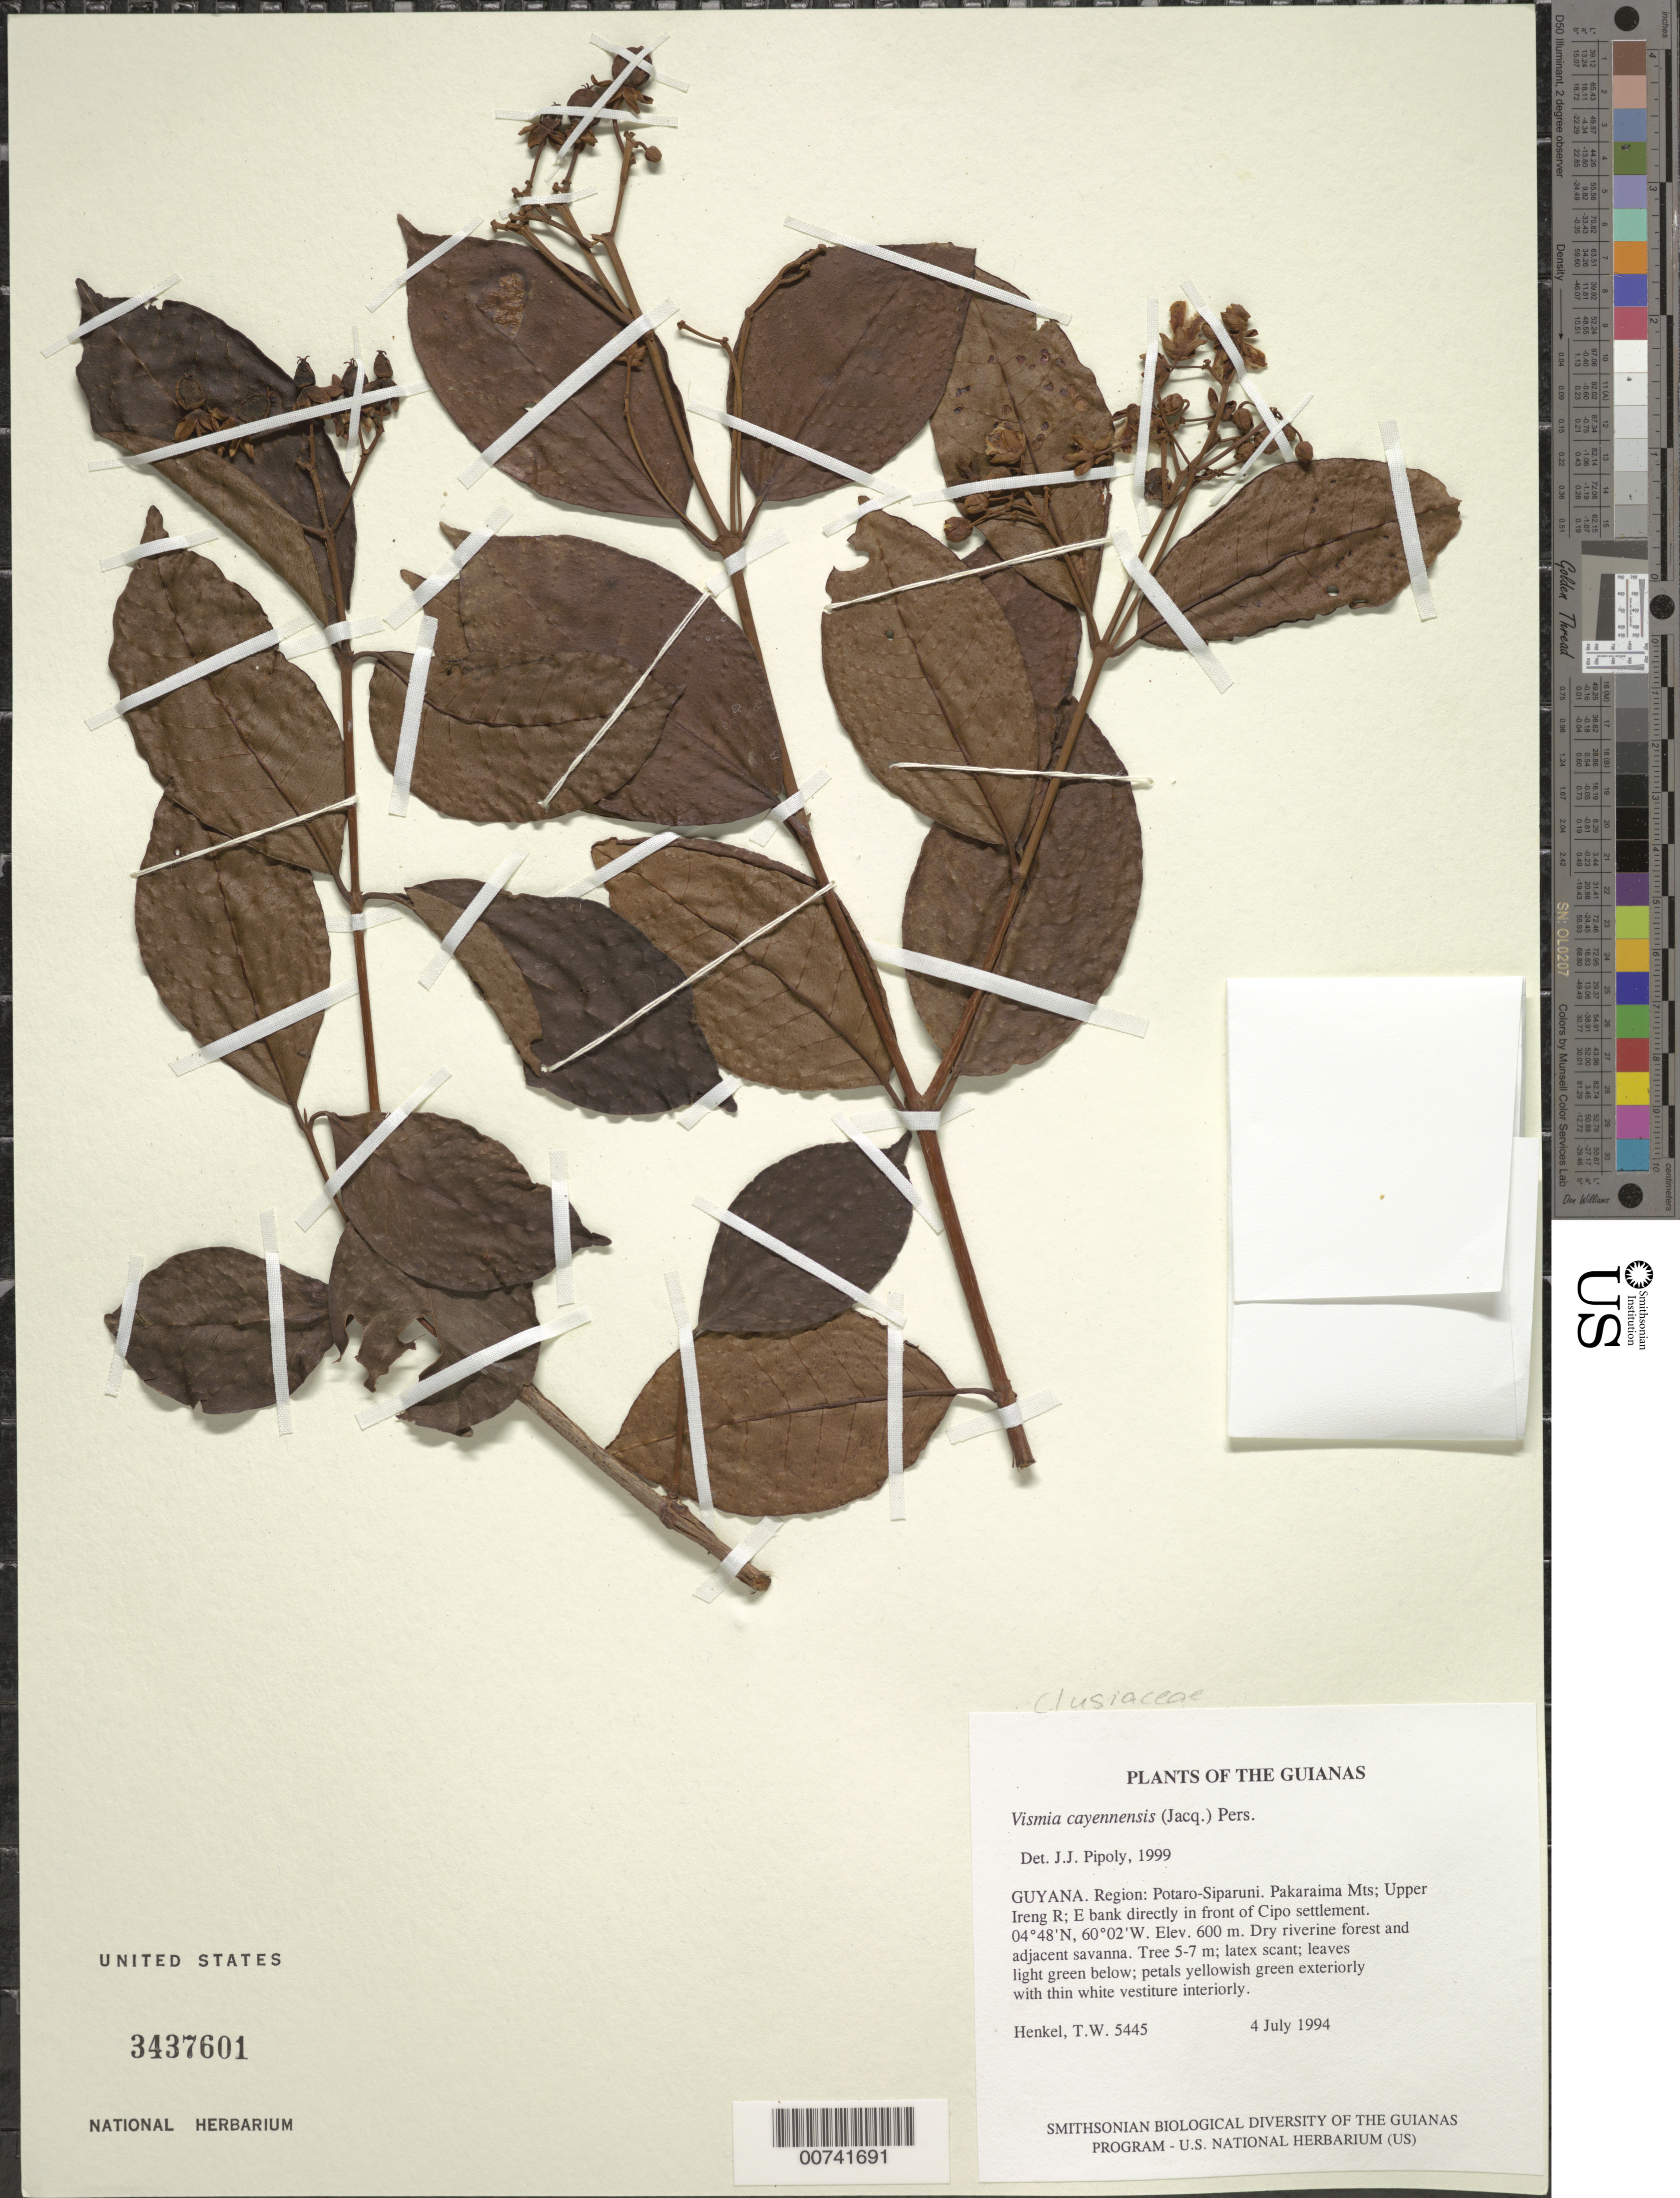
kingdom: Plantae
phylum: Tracheophyta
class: Magnoliopsida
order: Malpighiales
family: Hypericaceae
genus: Vismia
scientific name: Vismia cayennensis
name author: (Jacq.) Pers.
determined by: Pipoly, J. J., III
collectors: T. Henkel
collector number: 5445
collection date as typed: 4 July 1994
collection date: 1994-07-04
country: Guyana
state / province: Potaro-Siparuni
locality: Pakaraima Mts; Upper Ireng R; E bank directly in front of Cipo settlement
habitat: Dry riverine forest and adjacent savanna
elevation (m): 600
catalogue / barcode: US 3437601